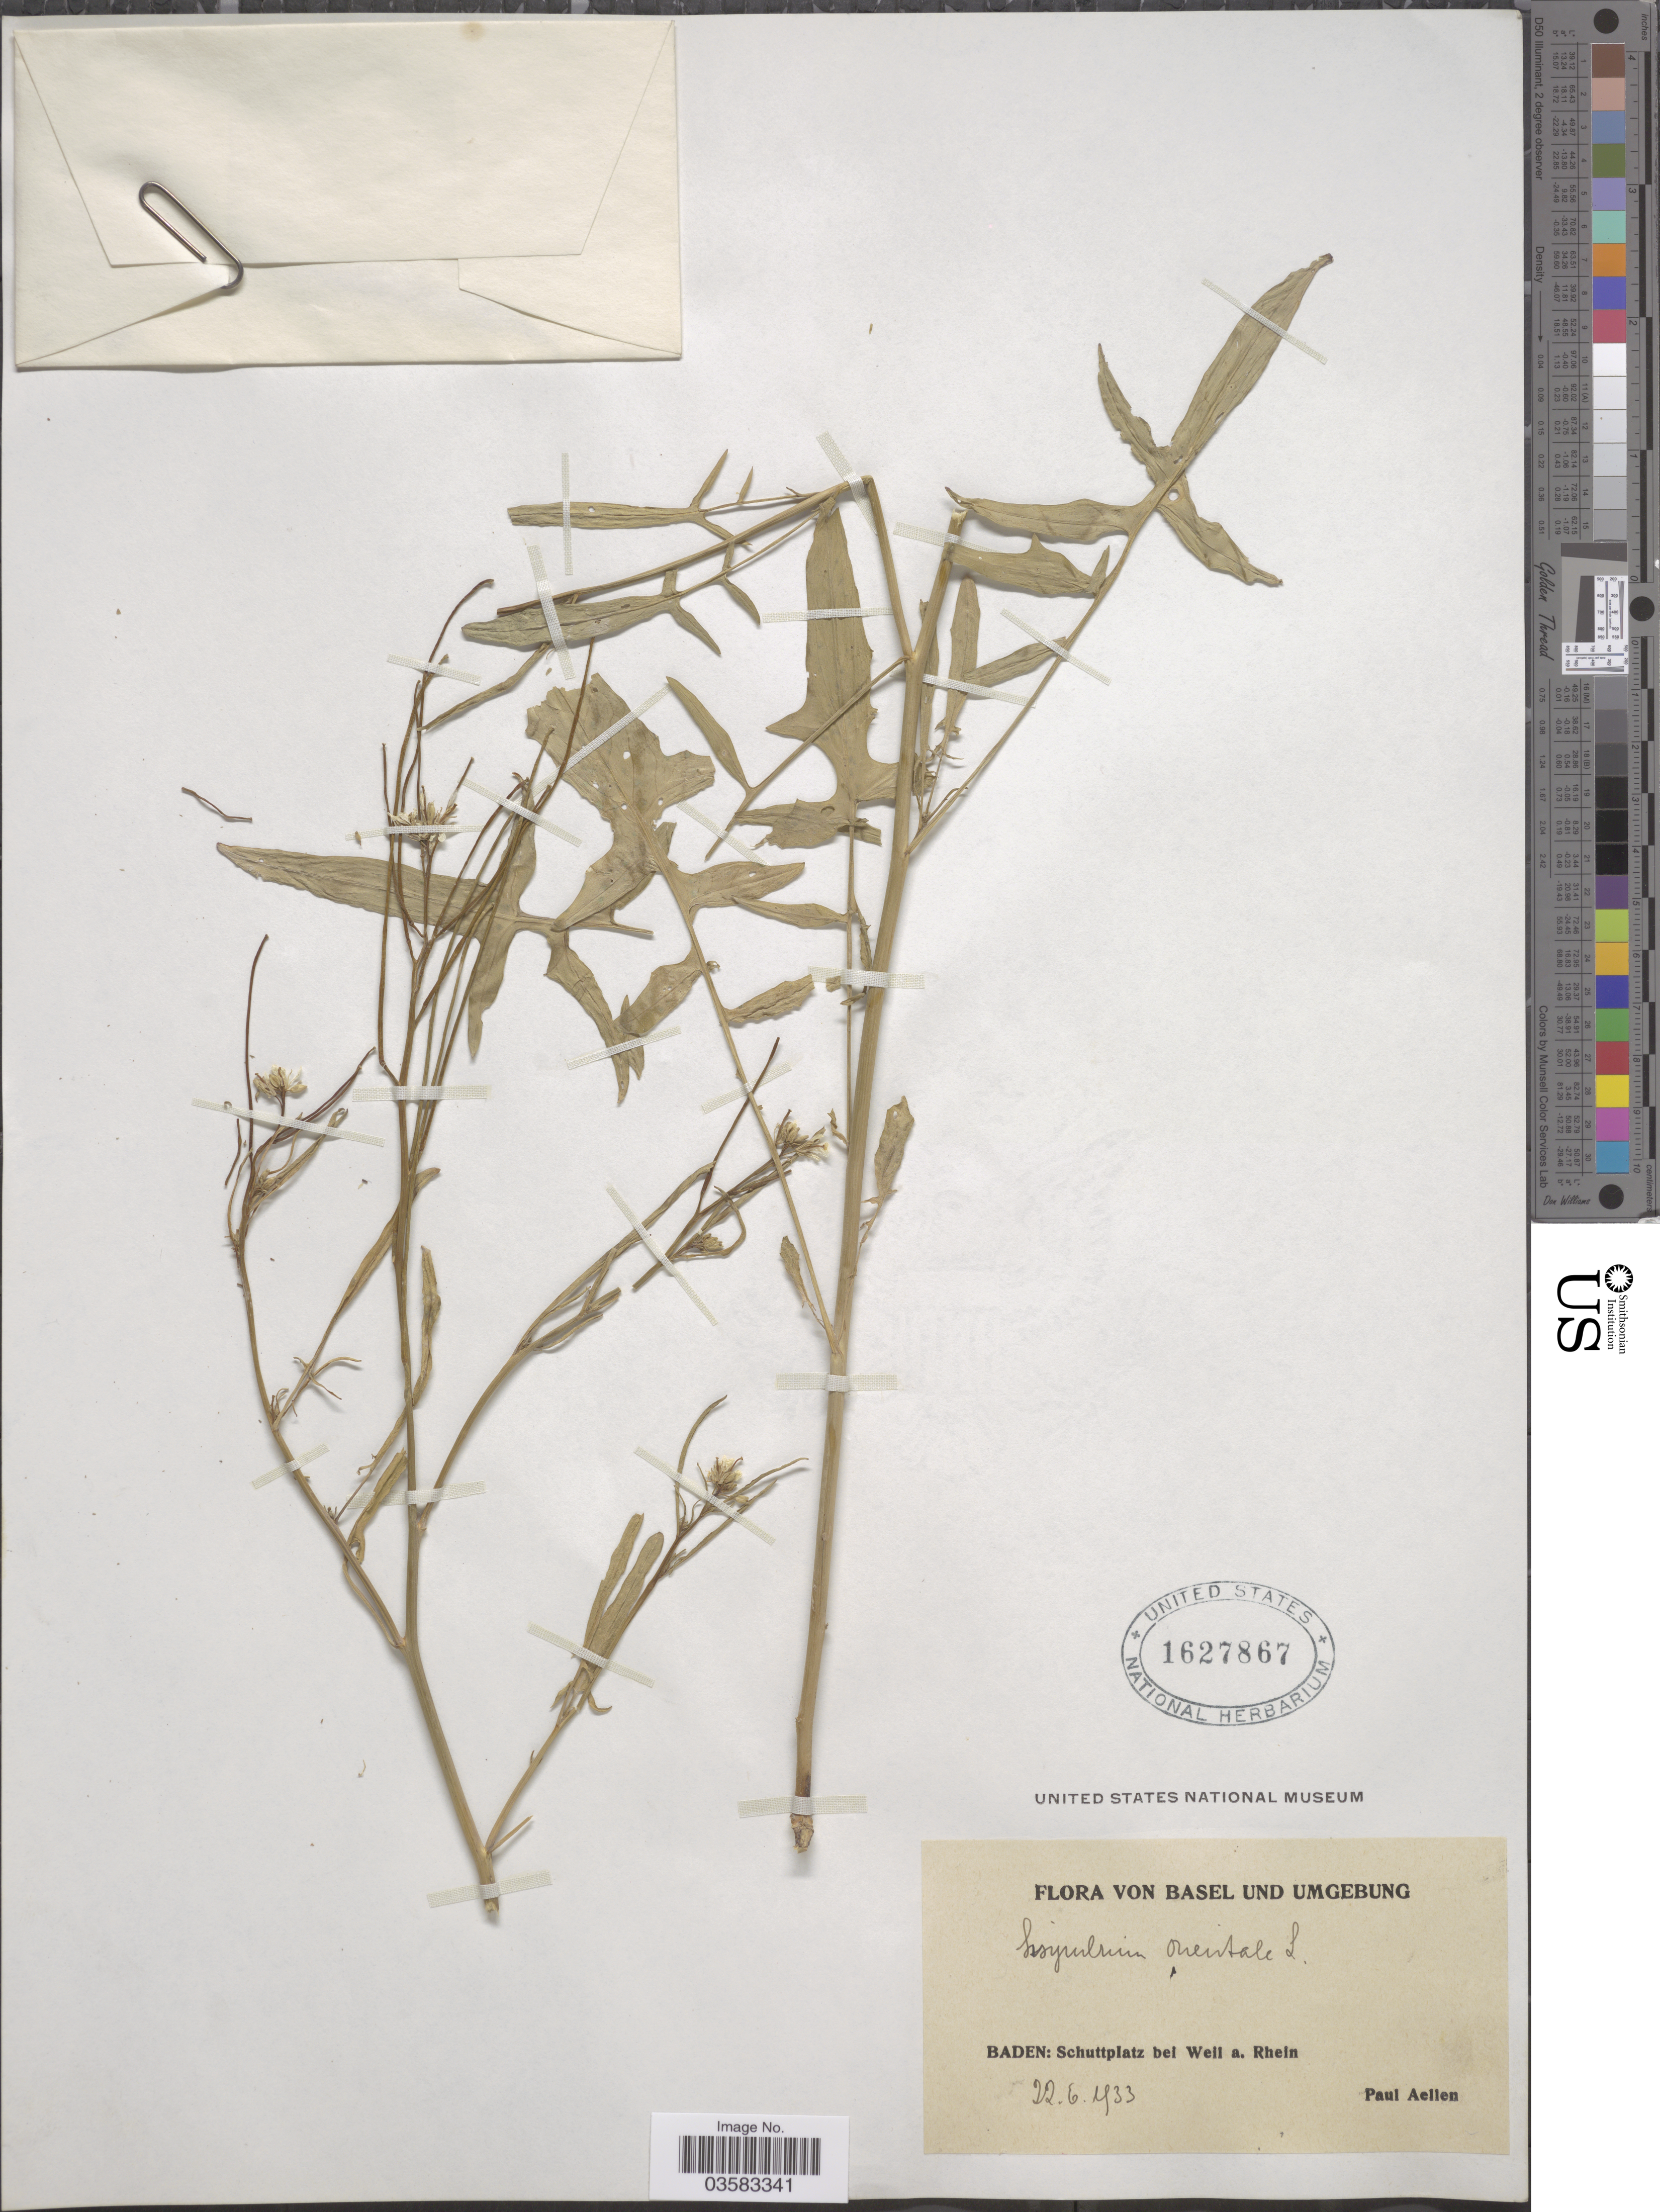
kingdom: Plantae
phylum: Tracheophyta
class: Magnoliopsida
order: Brassicales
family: Brassicaceae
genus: Sisymbrium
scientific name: Sisymbrium orientale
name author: L.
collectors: P. Aellen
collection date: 1933-06-22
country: Germany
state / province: Baden-Württemberg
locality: Von Basel und Umgebung. Baden: Schuttplatz bei Weil a. Rhein.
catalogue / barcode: US 1627867